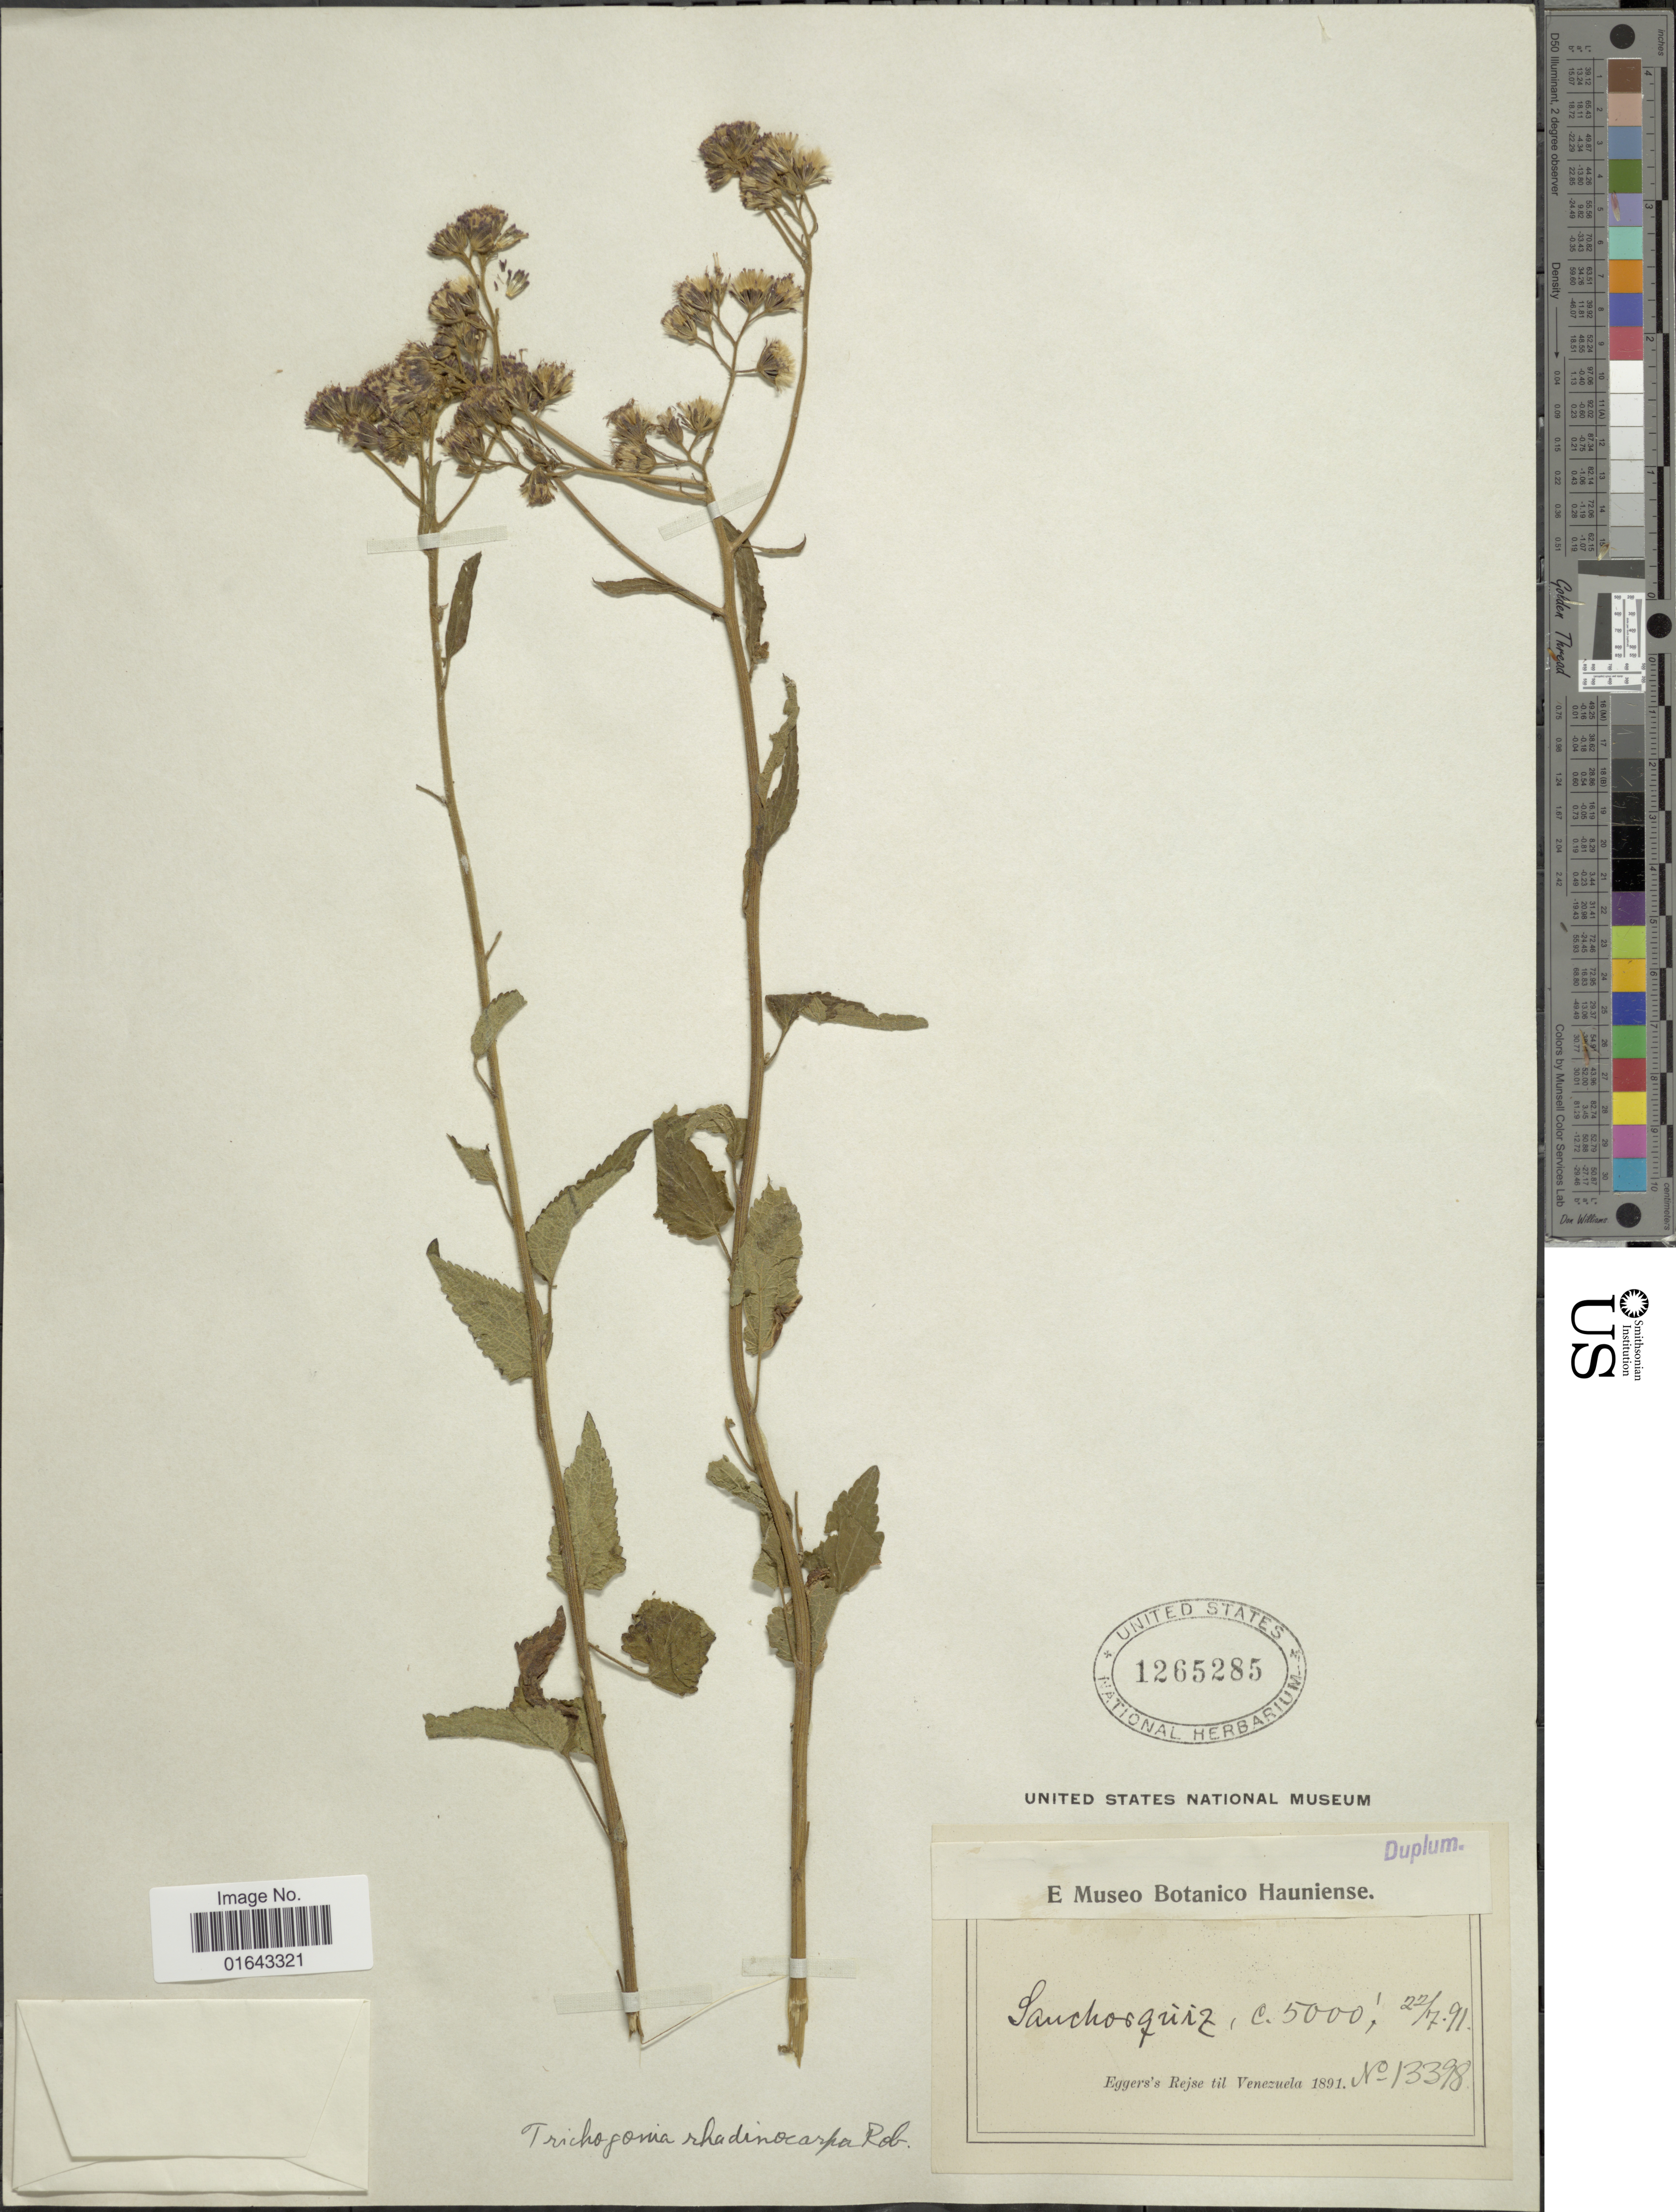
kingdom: Plantae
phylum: Tracheophyta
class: Magnoliopsida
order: Asterales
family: Asteraceae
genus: Trichogonia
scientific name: Trichogonia rhadinocarpa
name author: B.L. Rob.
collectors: -. Eggers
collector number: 13398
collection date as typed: Transcribed d/m/y: 22/7/91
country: Venezuela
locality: Sanchorquiz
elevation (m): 1524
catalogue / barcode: US 1265285